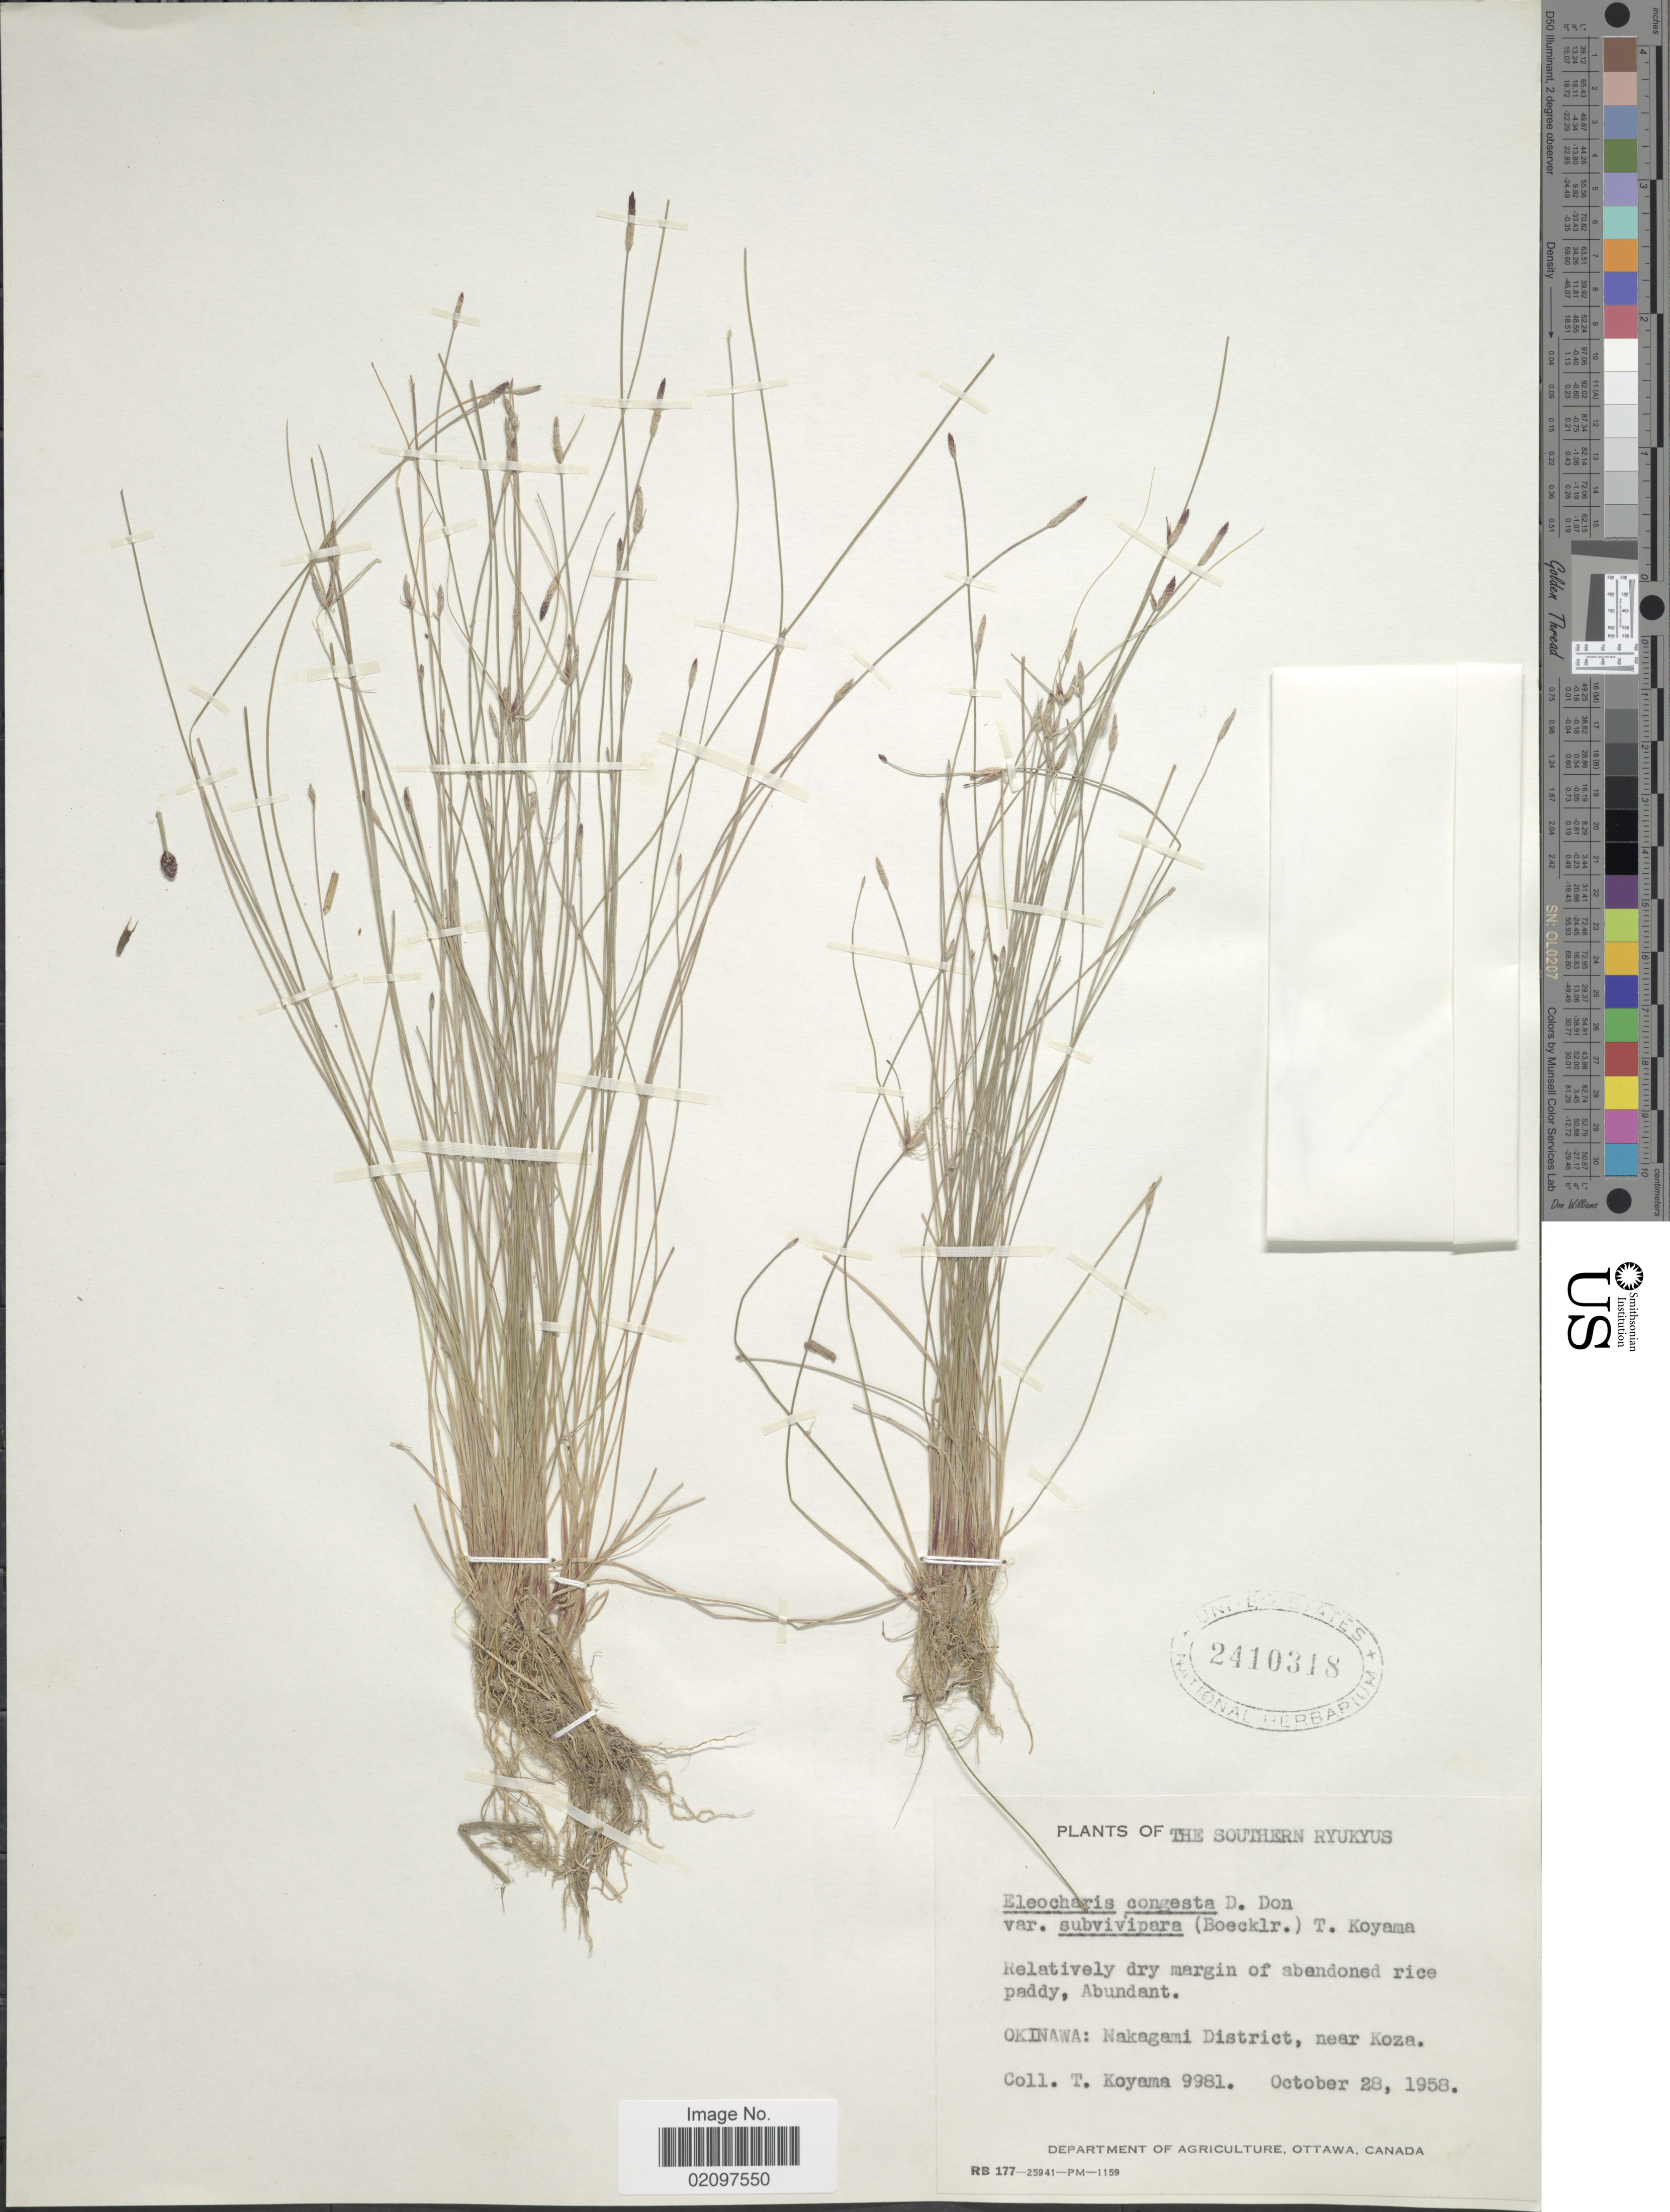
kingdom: Plantae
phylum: Tracheophyta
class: Liliopsida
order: Poales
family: Cyperaceae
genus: Eleocharis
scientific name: Eleocharis congesta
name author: D. Don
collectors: T. Koyama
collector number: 9981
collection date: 1958-10-28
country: Japan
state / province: Okinawa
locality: The Southern Ryukyus, Okinawa: Nakagami District, near Koza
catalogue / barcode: US 2410318